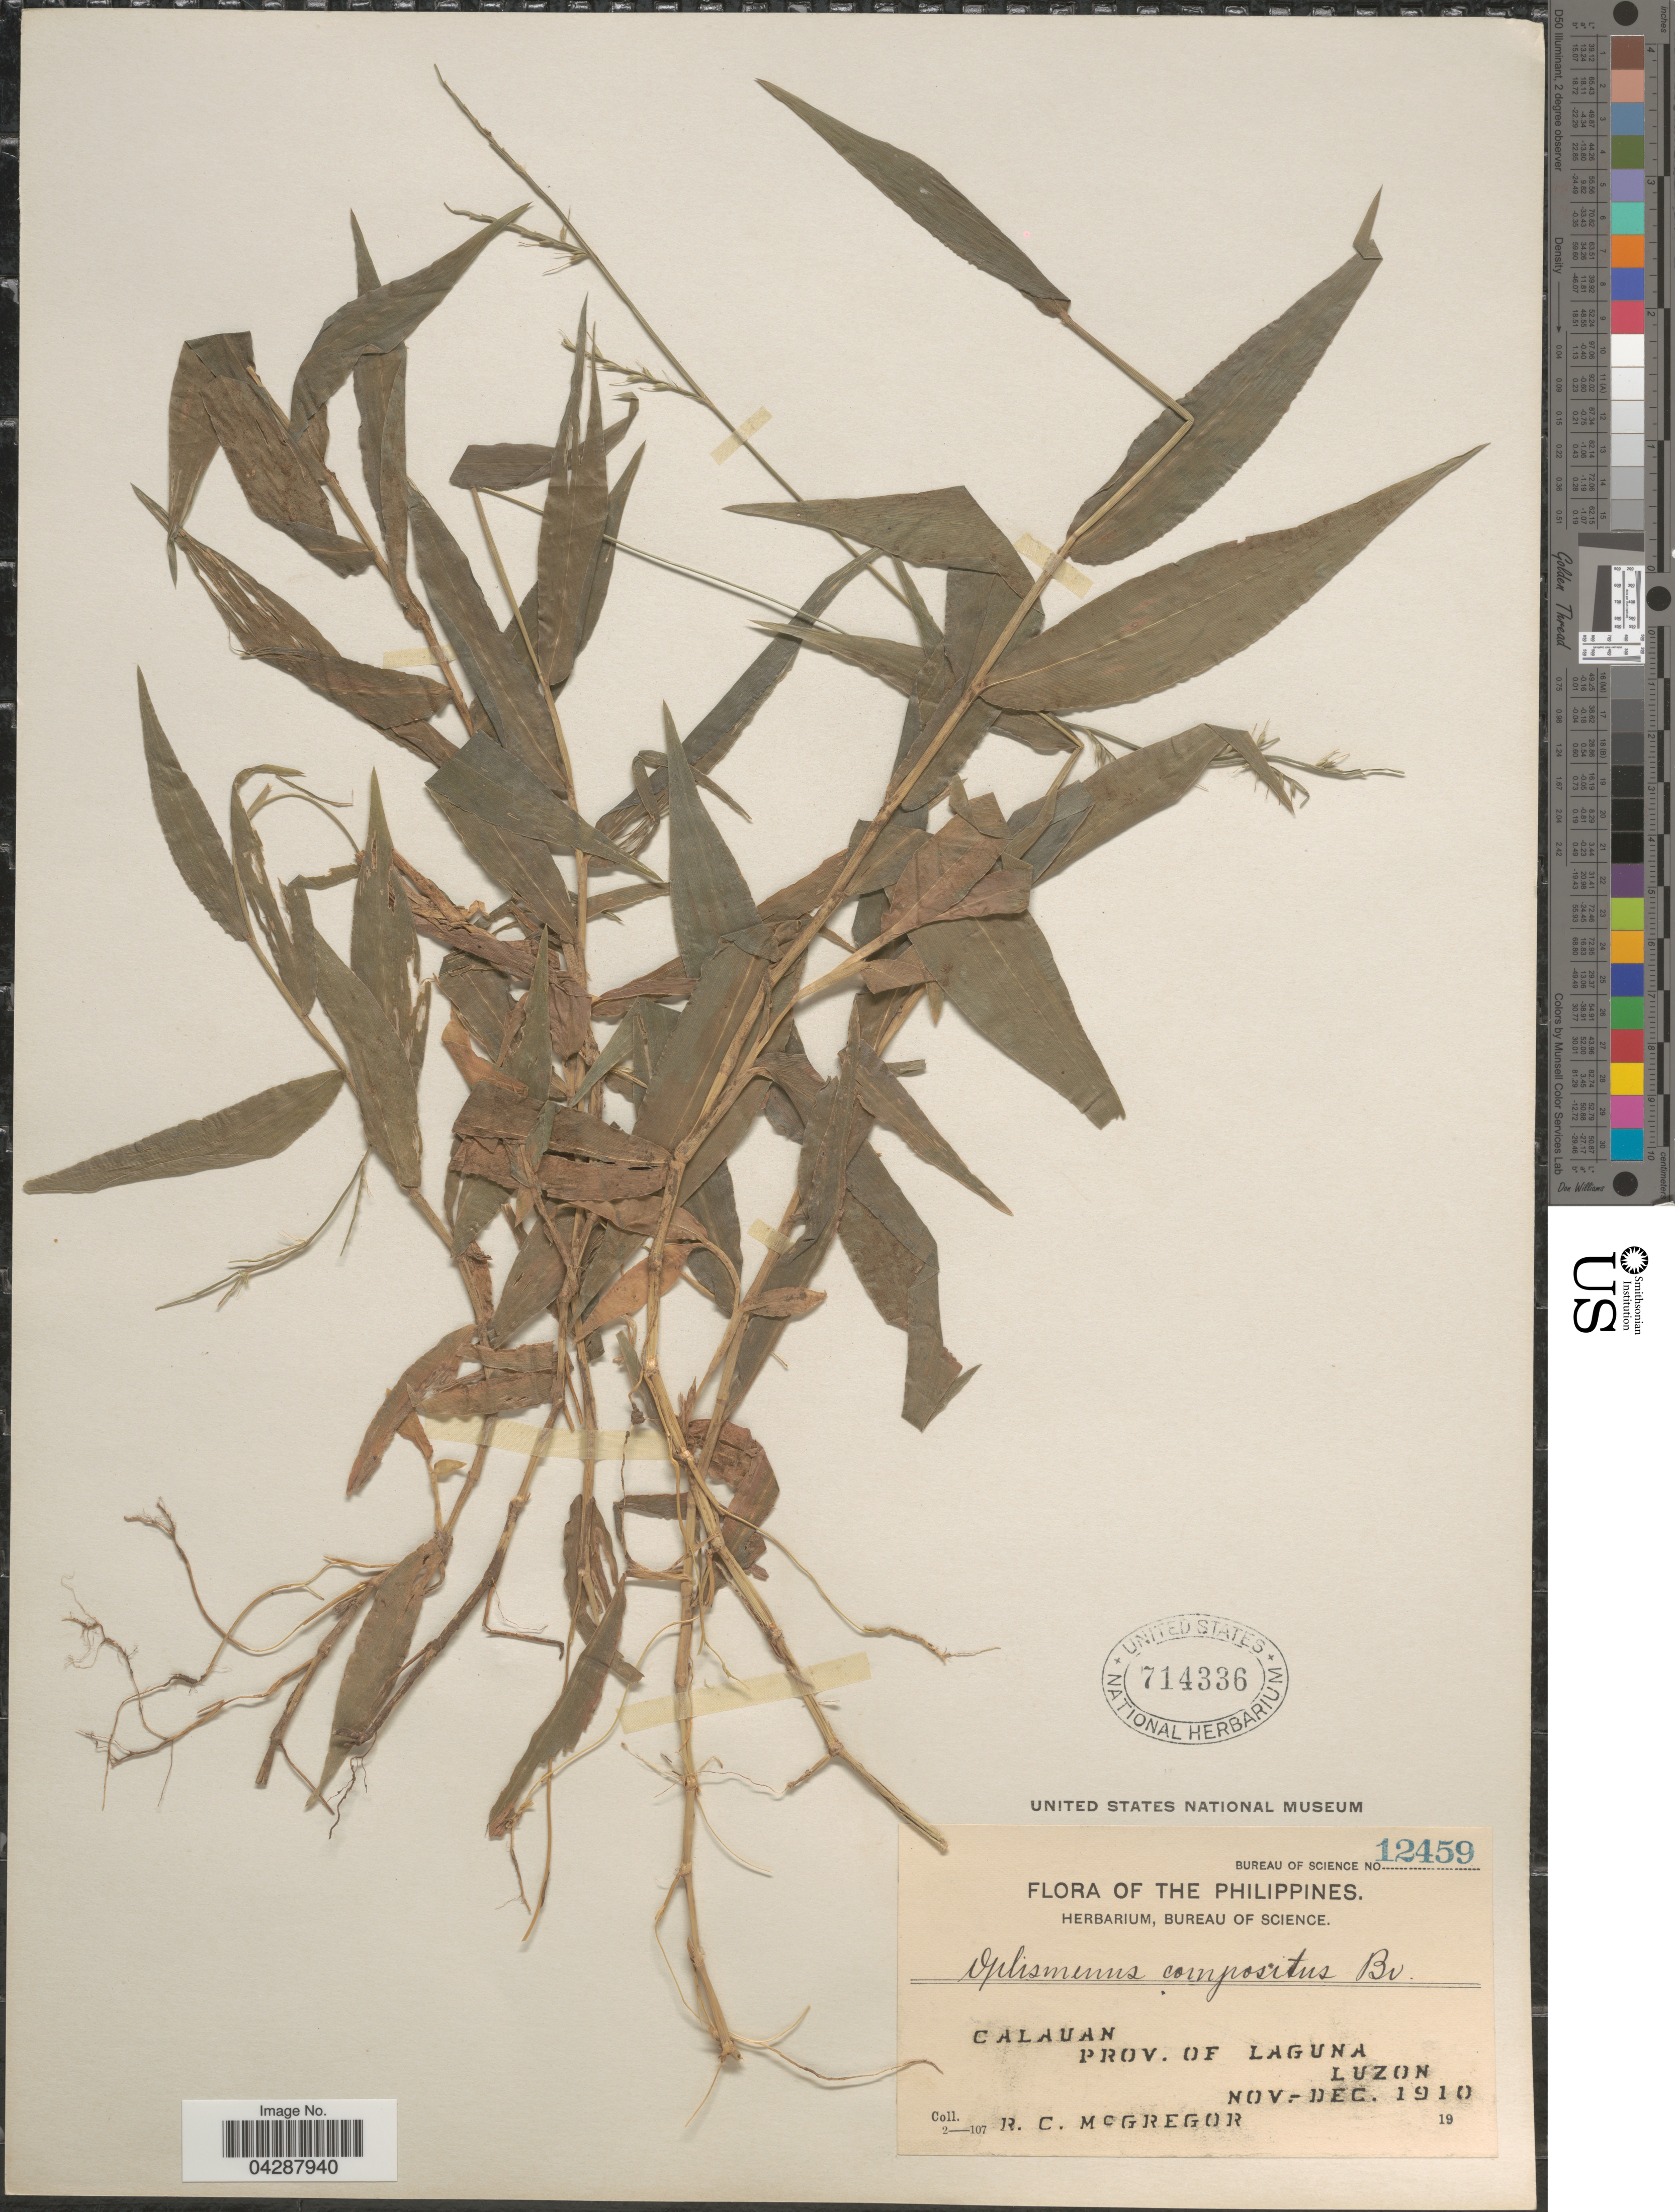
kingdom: Plantae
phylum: Tracheophyta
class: Liliopsida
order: Poales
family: Poaceae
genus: Oplismenus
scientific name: Oplismenus compositus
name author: (L.) P. Beauv.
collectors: R. C. McGregor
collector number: Bureau of Science 12459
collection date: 1910-11/1910-12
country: Philippines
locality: Calauan. Prov. of Laguna. Luzon.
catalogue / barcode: US 714336